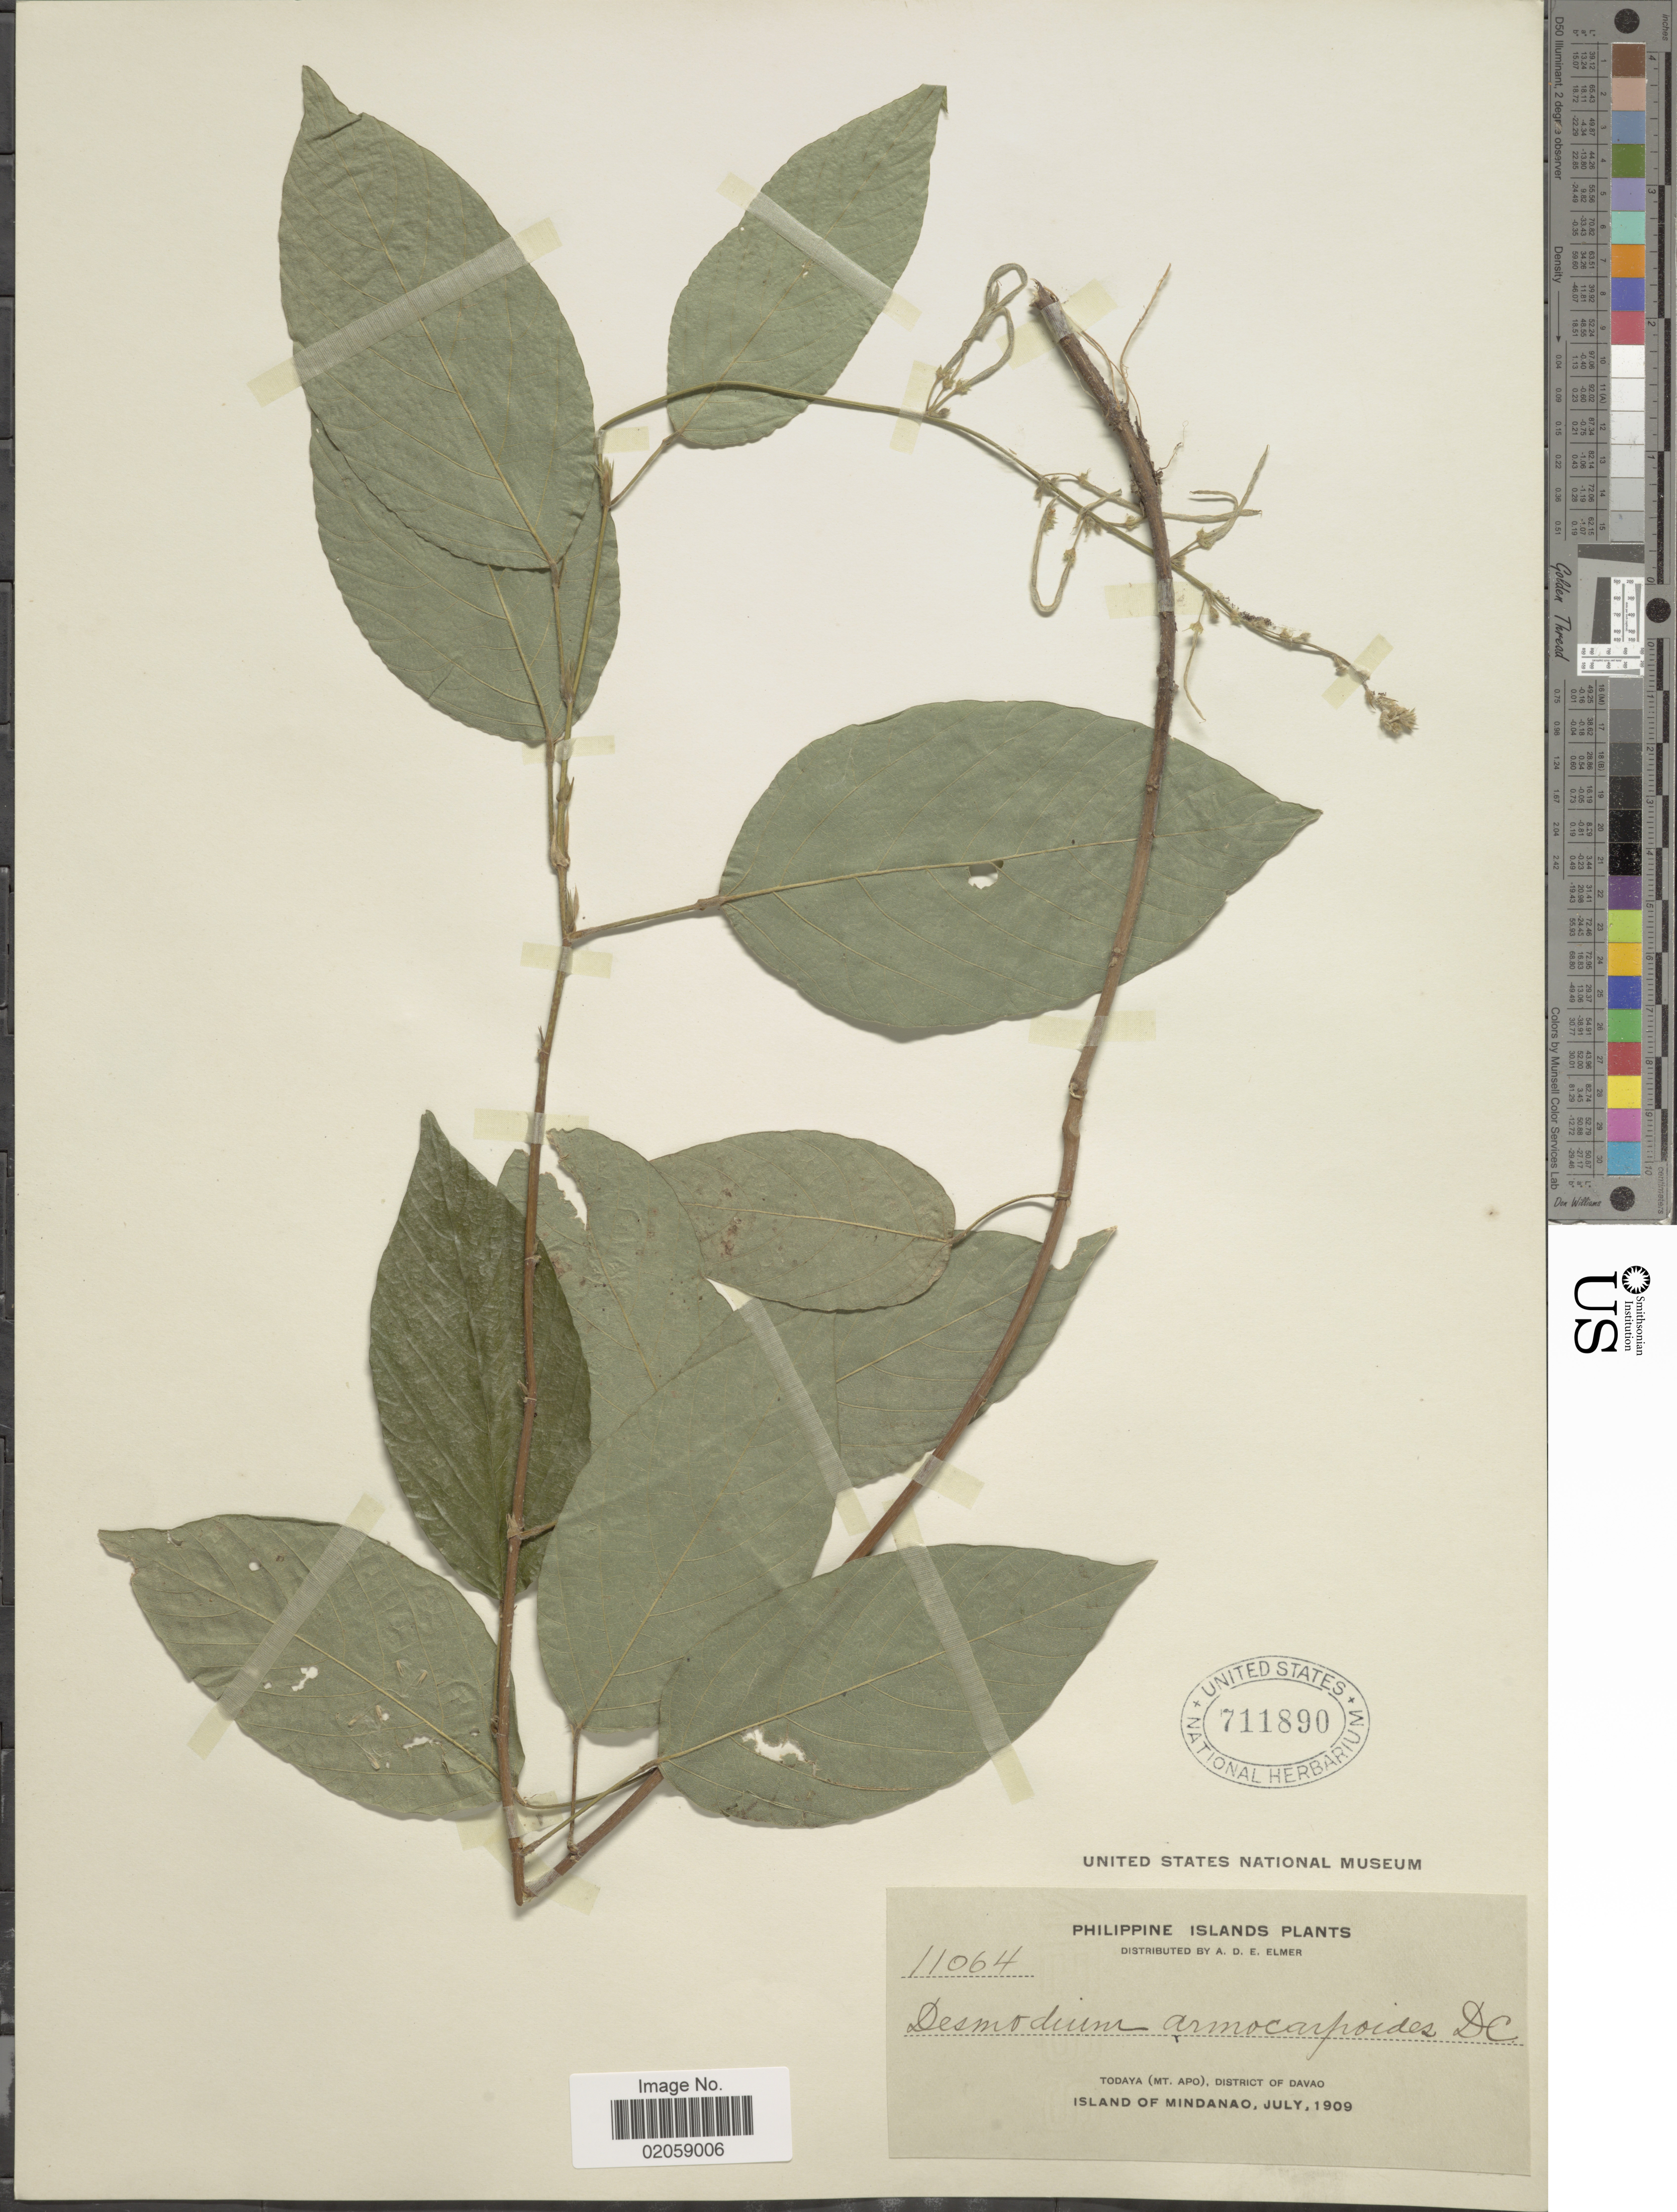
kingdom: Plantae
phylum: Tracheophyta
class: Magnoliopsida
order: Fabales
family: Fabaceae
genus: Hanslia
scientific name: Hanslia ormocarpoides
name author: (DC.) H. Ohashi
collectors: A. D. E. Elmer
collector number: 11064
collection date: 1909-07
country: Philippines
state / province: Davao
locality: Philippine Islands. Todaya (Mt. Apo), District of Davao. Island of Mindanao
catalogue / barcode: US 711890